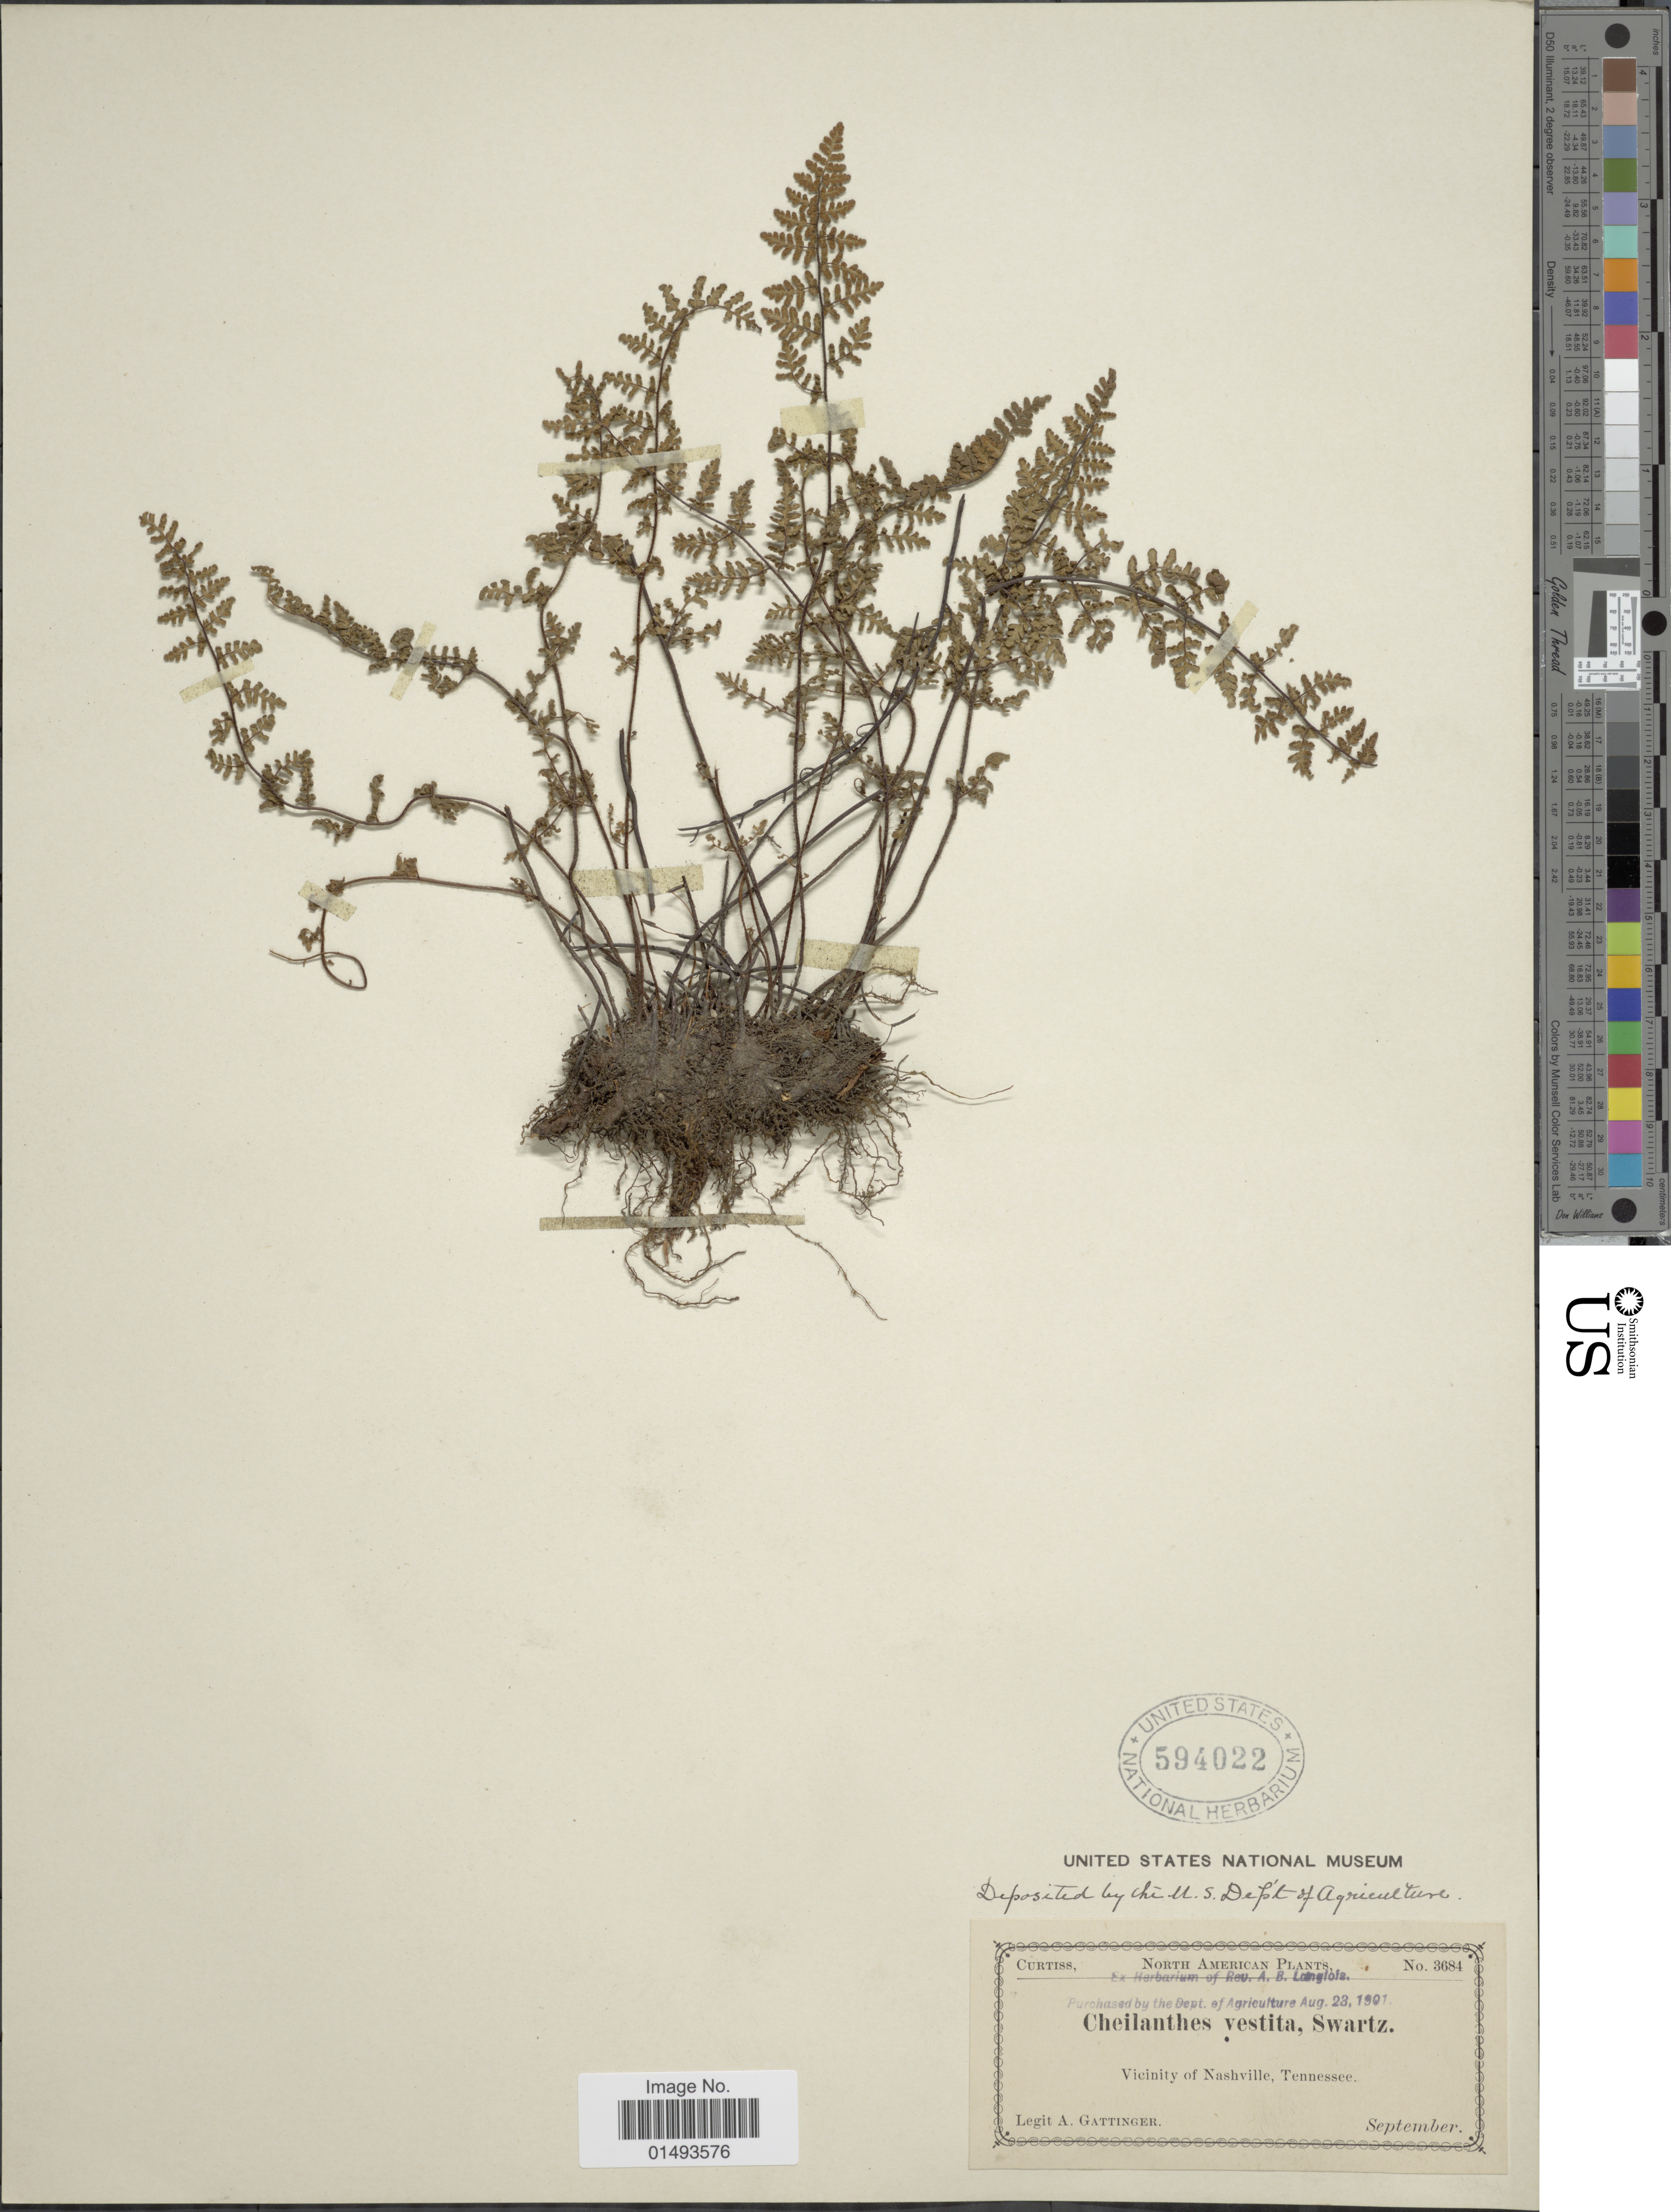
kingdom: Plantae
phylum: Tracheophyta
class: Polypodiopsida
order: Polypodiales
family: Pteridaceae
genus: Myriopteris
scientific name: Myriopteris lanosa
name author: (Michx.) Grusz & Windham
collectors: A. Gattinger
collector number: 3684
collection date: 1901-08-28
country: United States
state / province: Tennessee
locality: Vicinity of Nashville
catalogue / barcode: US 594022